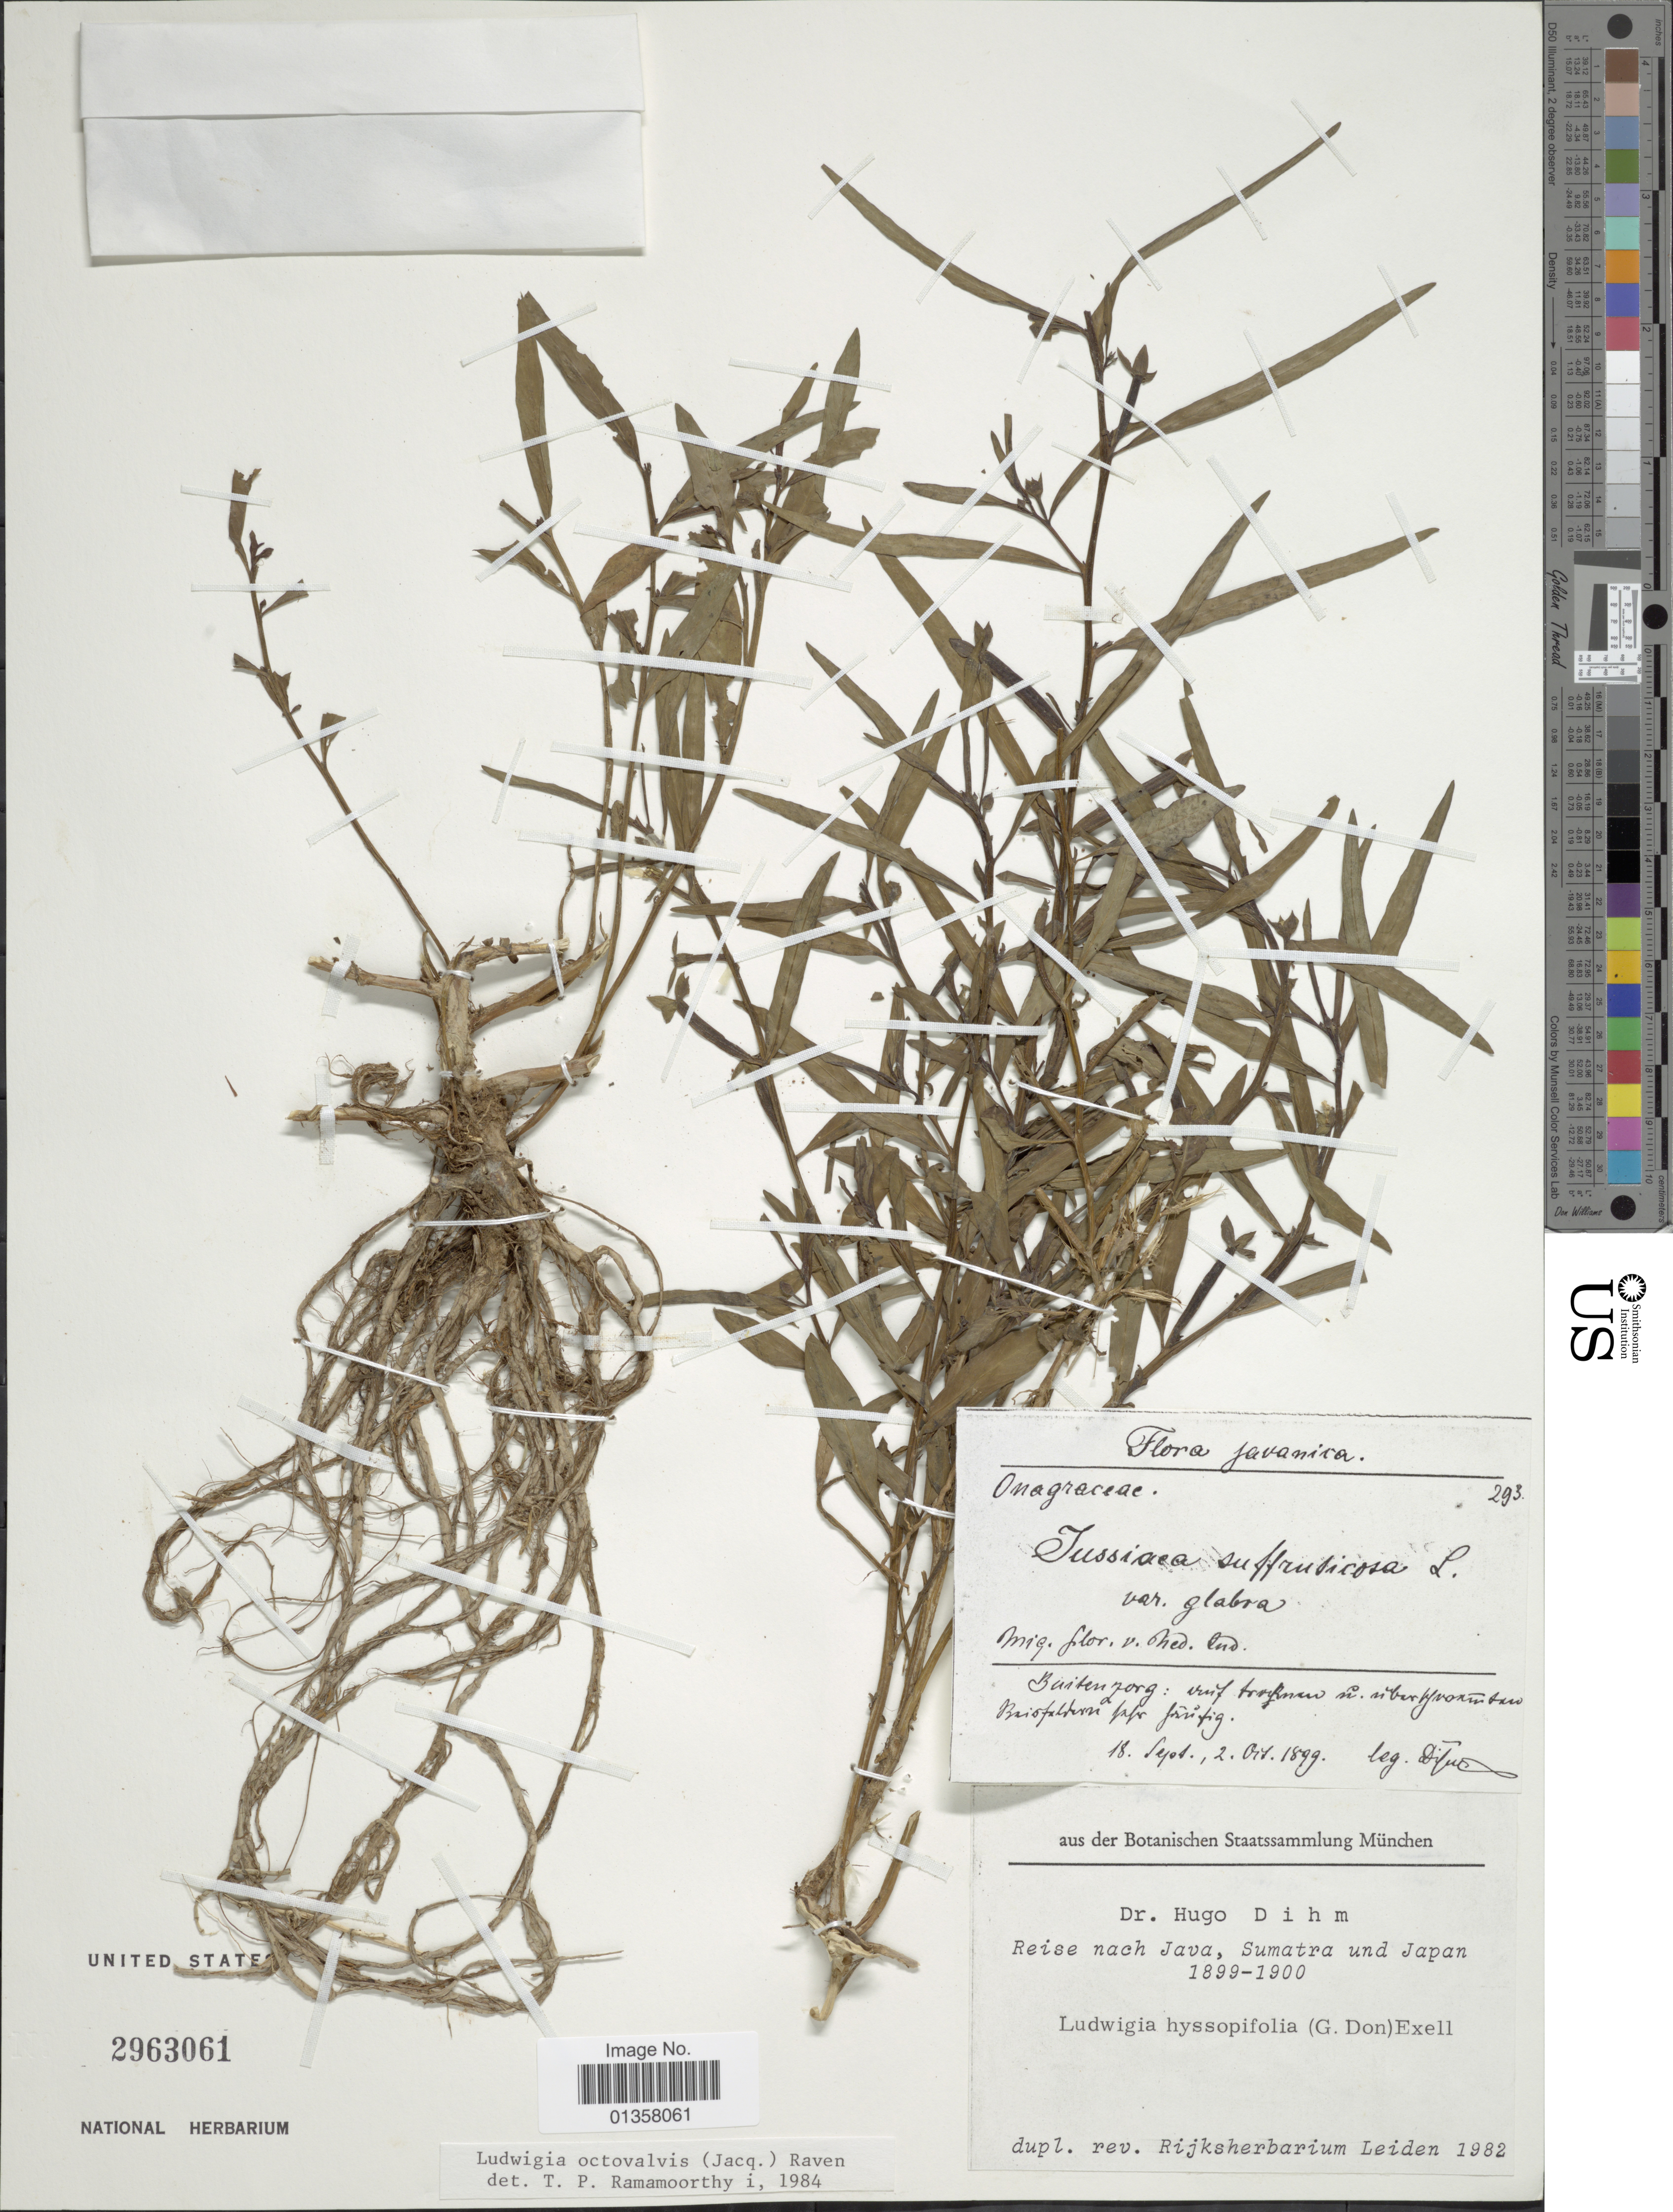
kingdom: Plantae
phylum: Tracheophyta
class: Magnoliopsida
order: Myrtales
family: Onagraceae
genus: Ludwigia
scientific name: Ludwigia octovalvis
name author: (Jacq.) P.H. Raven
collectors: H. Dihm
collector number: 293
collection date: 1899-09-18/1899-10-02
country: Indonesia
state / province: Java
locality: Buitenzorg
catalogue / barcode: US 2963061